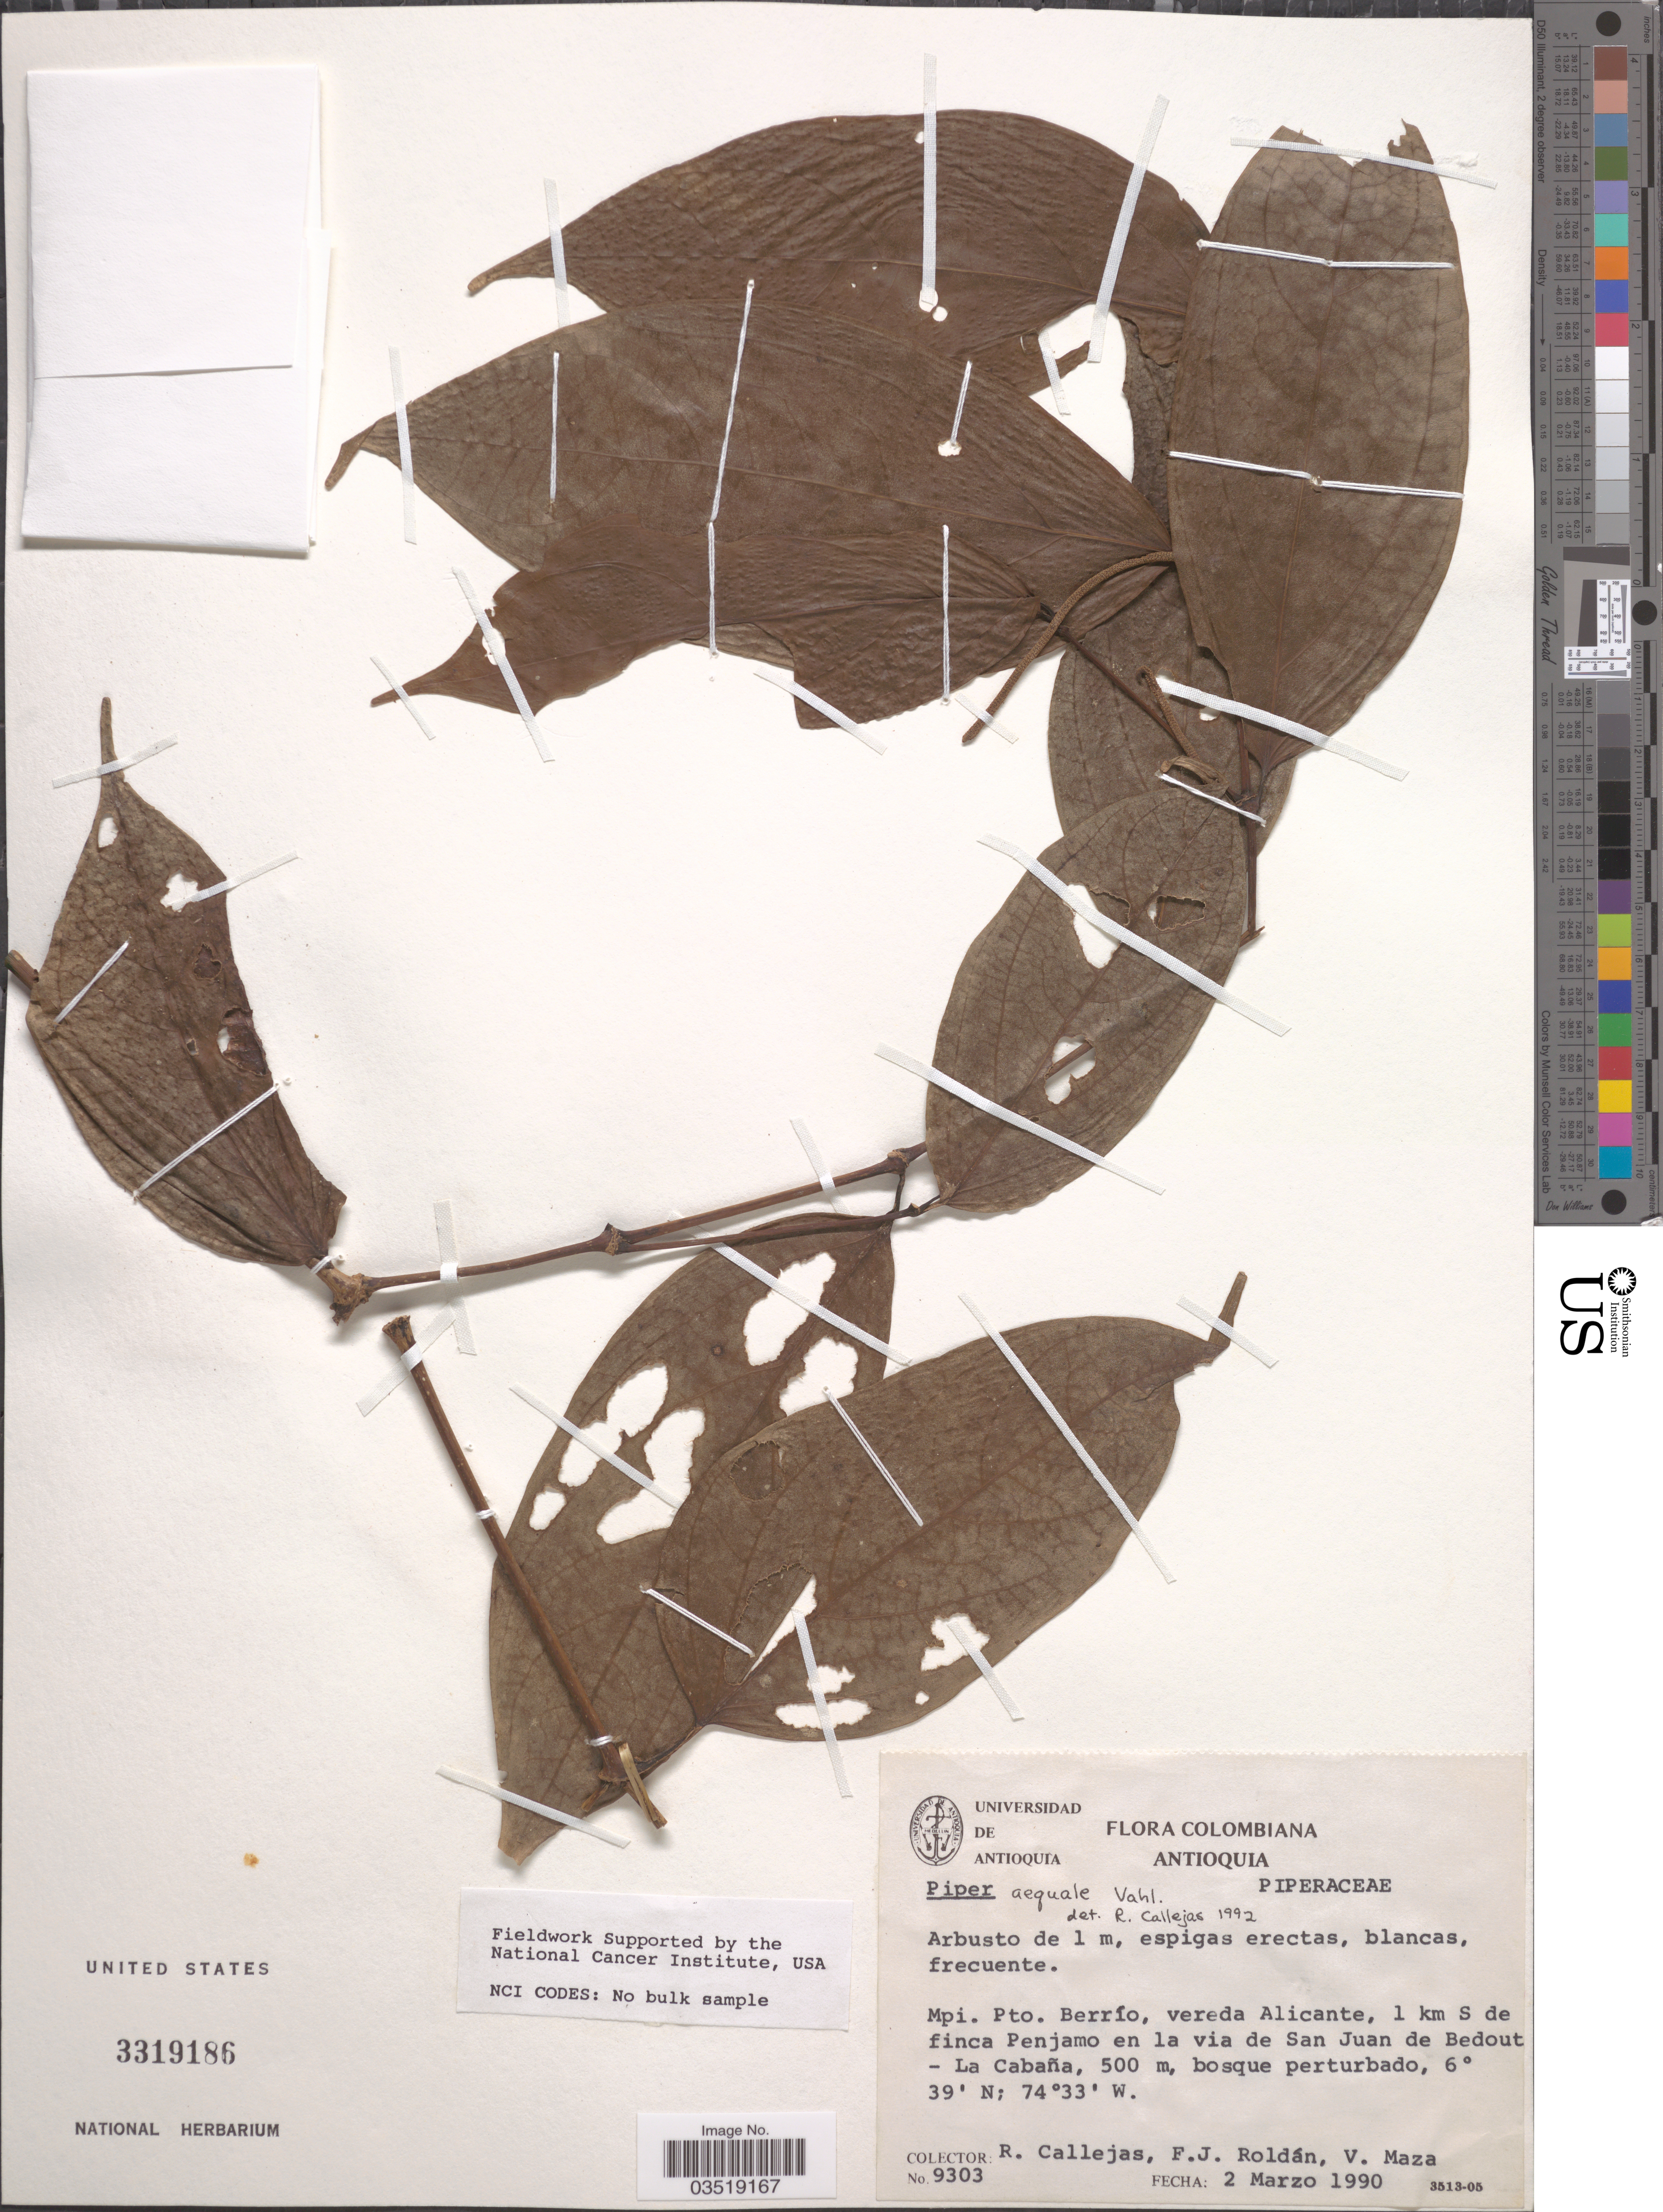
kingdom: Plantae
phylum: Tracheophyta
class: Magnoliopsida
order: Piperales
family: Piperaceae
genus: Piper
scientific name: Piper aequale var. aequale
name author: Vahl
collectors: R. Callejas, F. J. Roldán & V. Maza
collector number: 9303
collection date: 1990-03-02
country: Colombia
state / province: Antioquia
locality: Mpi. Pto. Berrío, vereda Alicante, 1 km S de finca Penjamo en la via de San Juan de Bedout - La Cabaña.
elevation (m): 500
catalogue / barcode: US 3319186